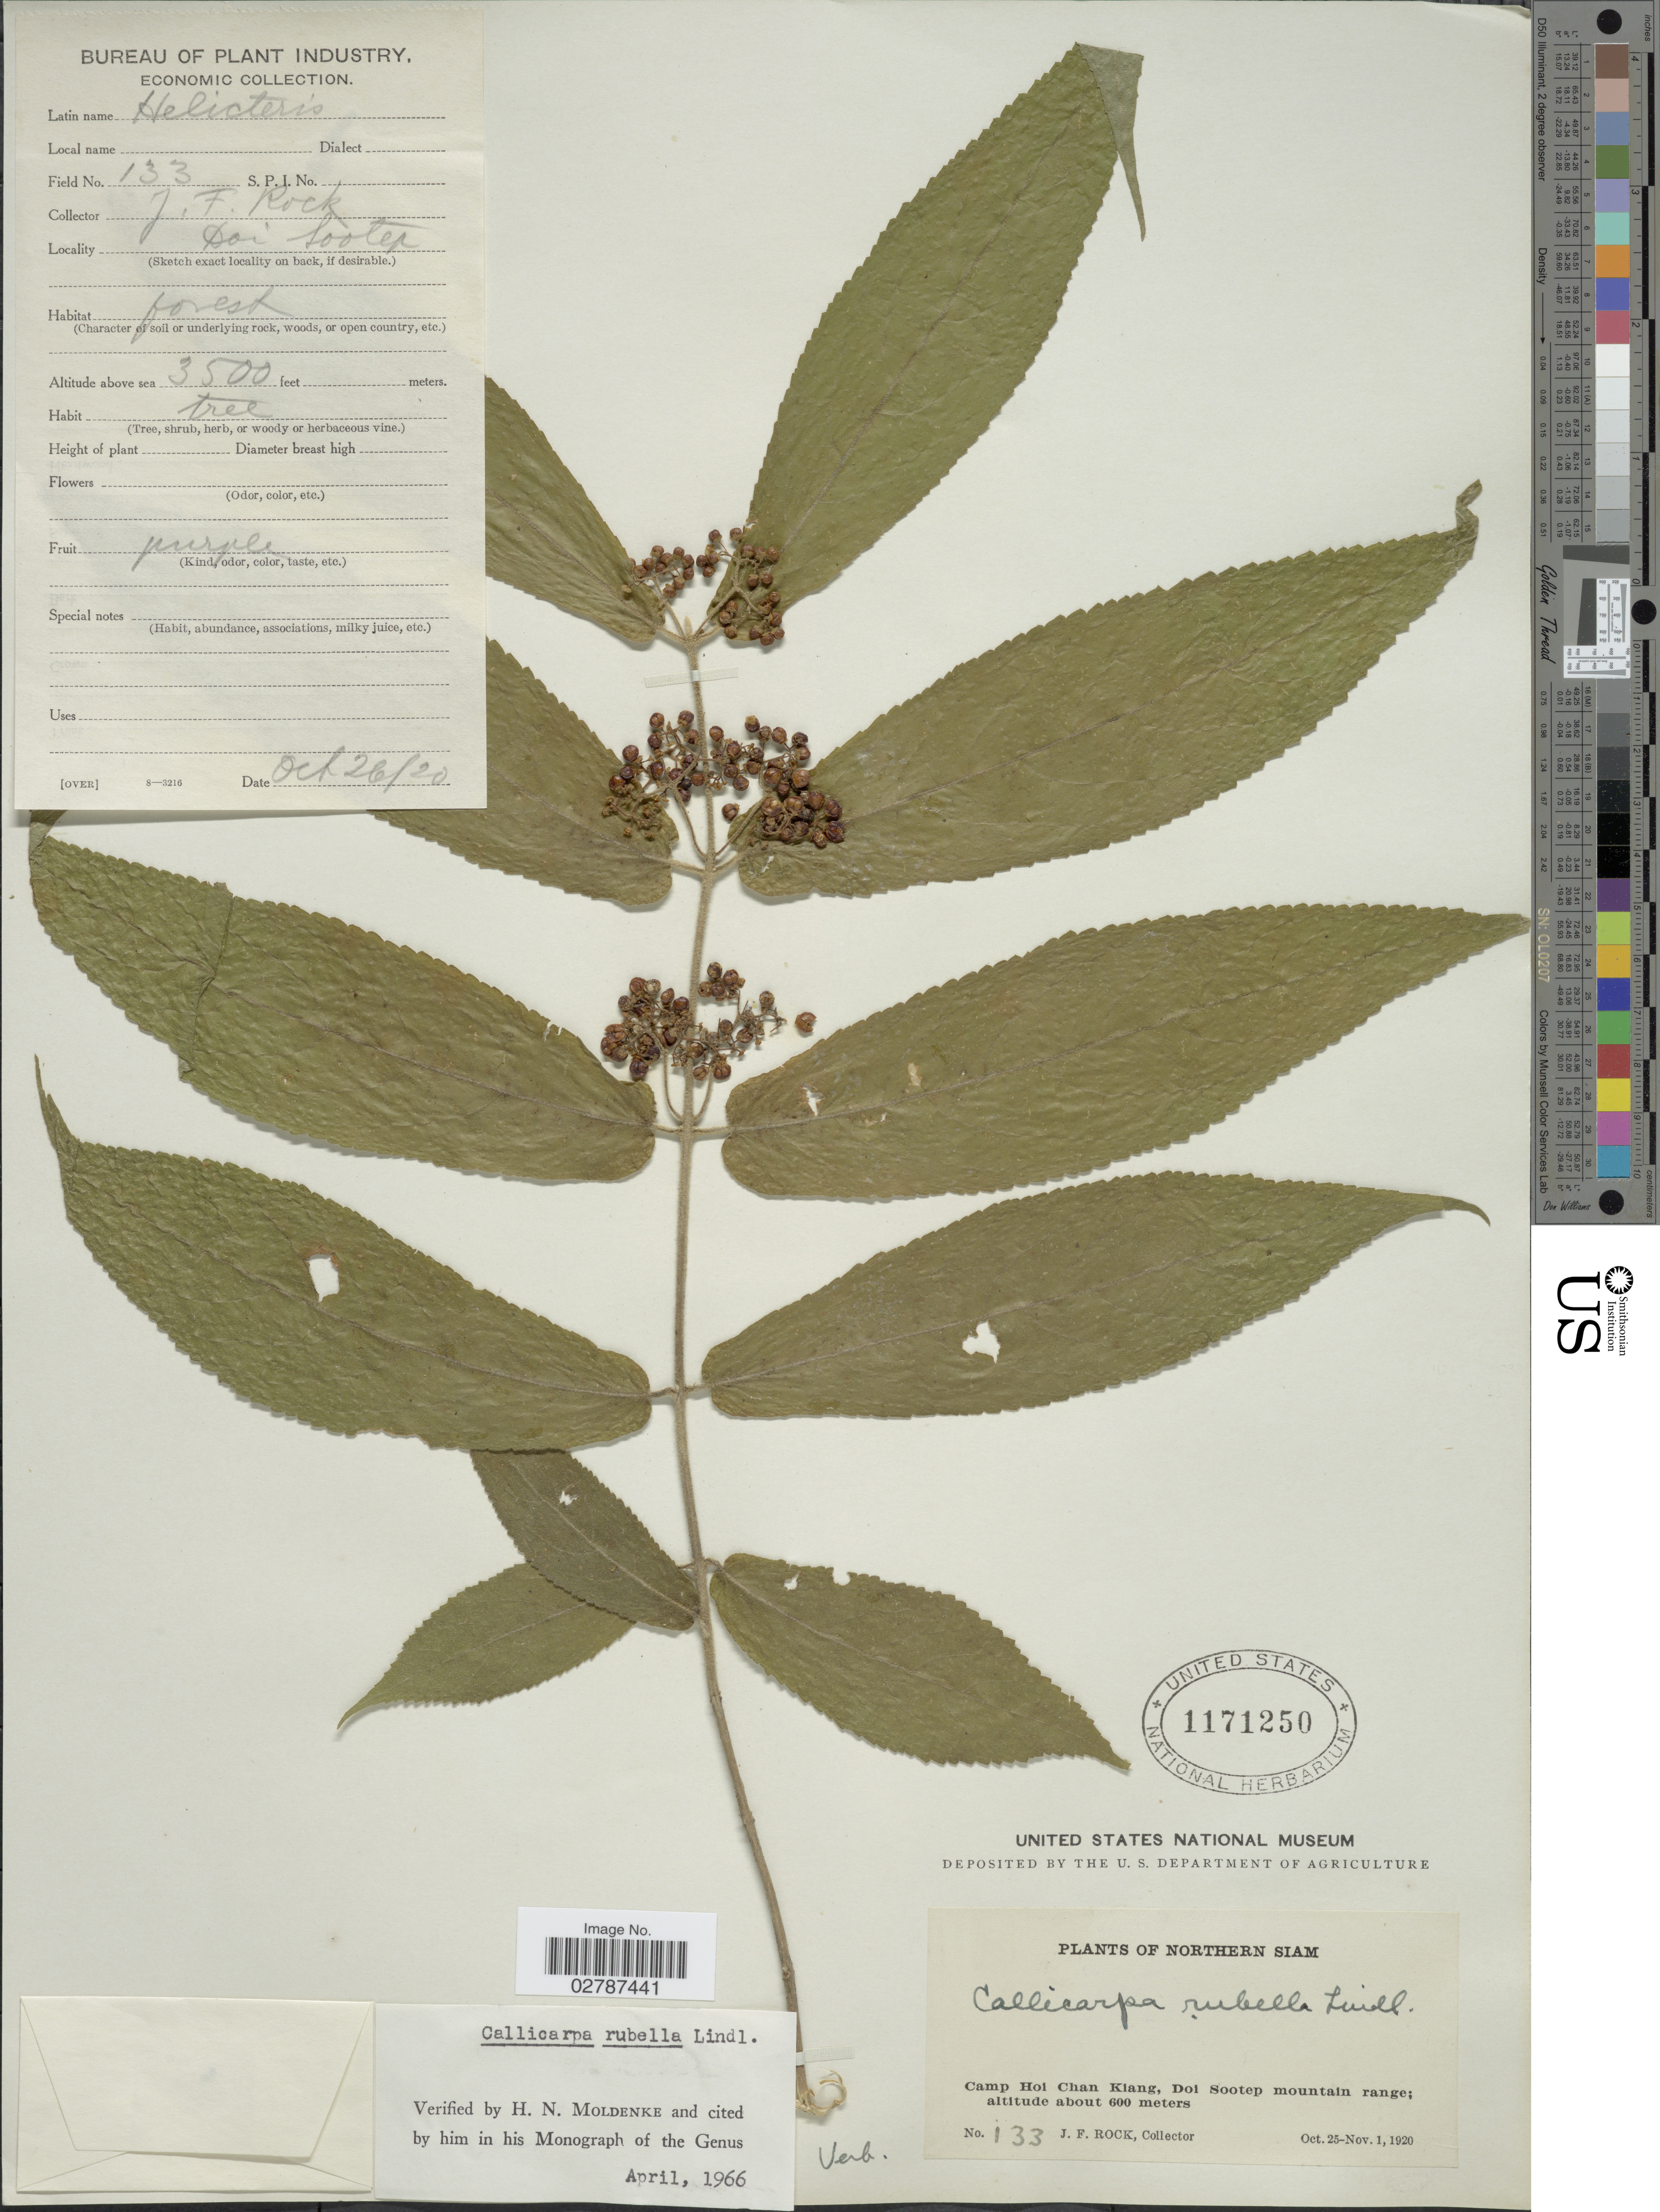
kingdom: Plantae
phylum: Tracheophyta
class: Magnoliopsida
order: Lamiales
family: Lamiaceae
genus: Callicarpa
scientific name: Callicarpa rubella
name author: Lindl.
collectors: J. Rock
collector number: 133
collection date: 1920-10-26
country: Thailand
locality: Northern Siam. Camp Hoi Chan Kiang, Doi Sootep mountain range.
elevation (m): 1067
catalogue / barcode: US 1171250